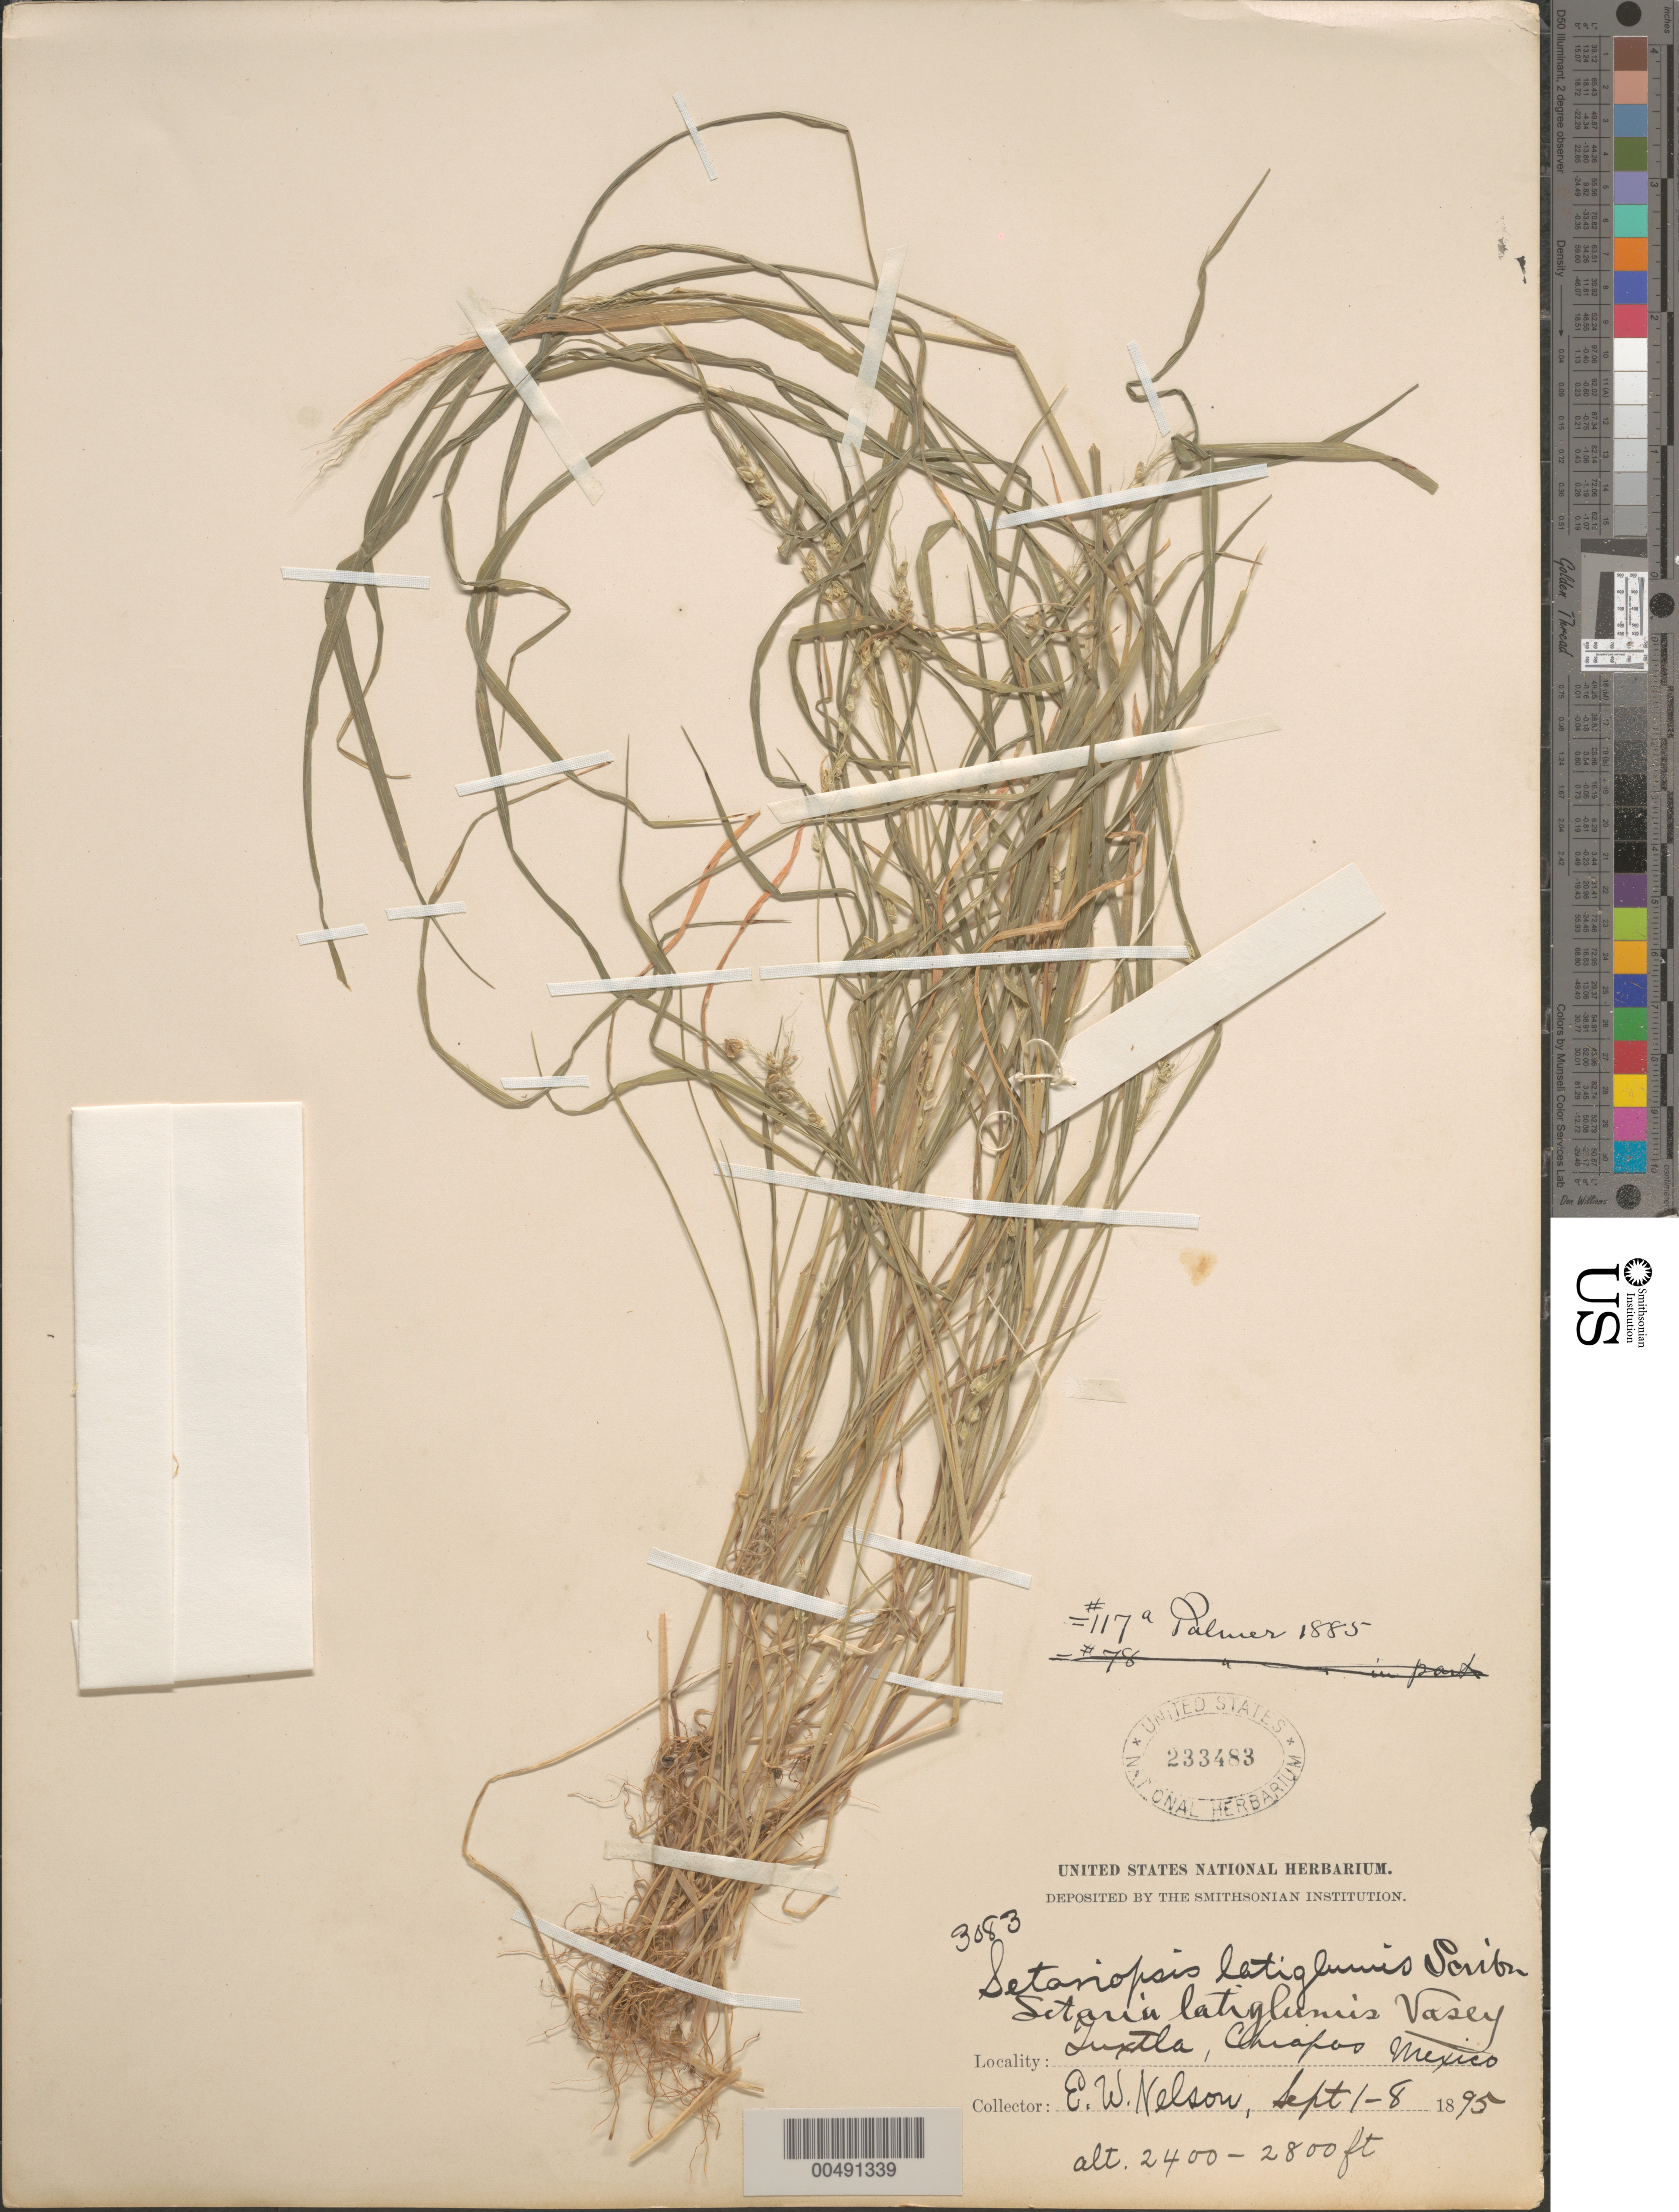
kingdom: Plantae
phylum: Tracheophyta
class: Liliopsida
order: Poales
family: Poaceae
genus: Setariopsis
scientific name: Setariopsis latiglumis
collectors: E. W. Nelson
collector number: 3083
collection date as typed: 1 Sep 1895 to 8 Sep 1895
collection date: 1895-09-01/1895-09-08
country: Mexico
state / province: Chiapas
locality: Tuxtla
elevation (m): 732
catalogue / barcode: US 233483